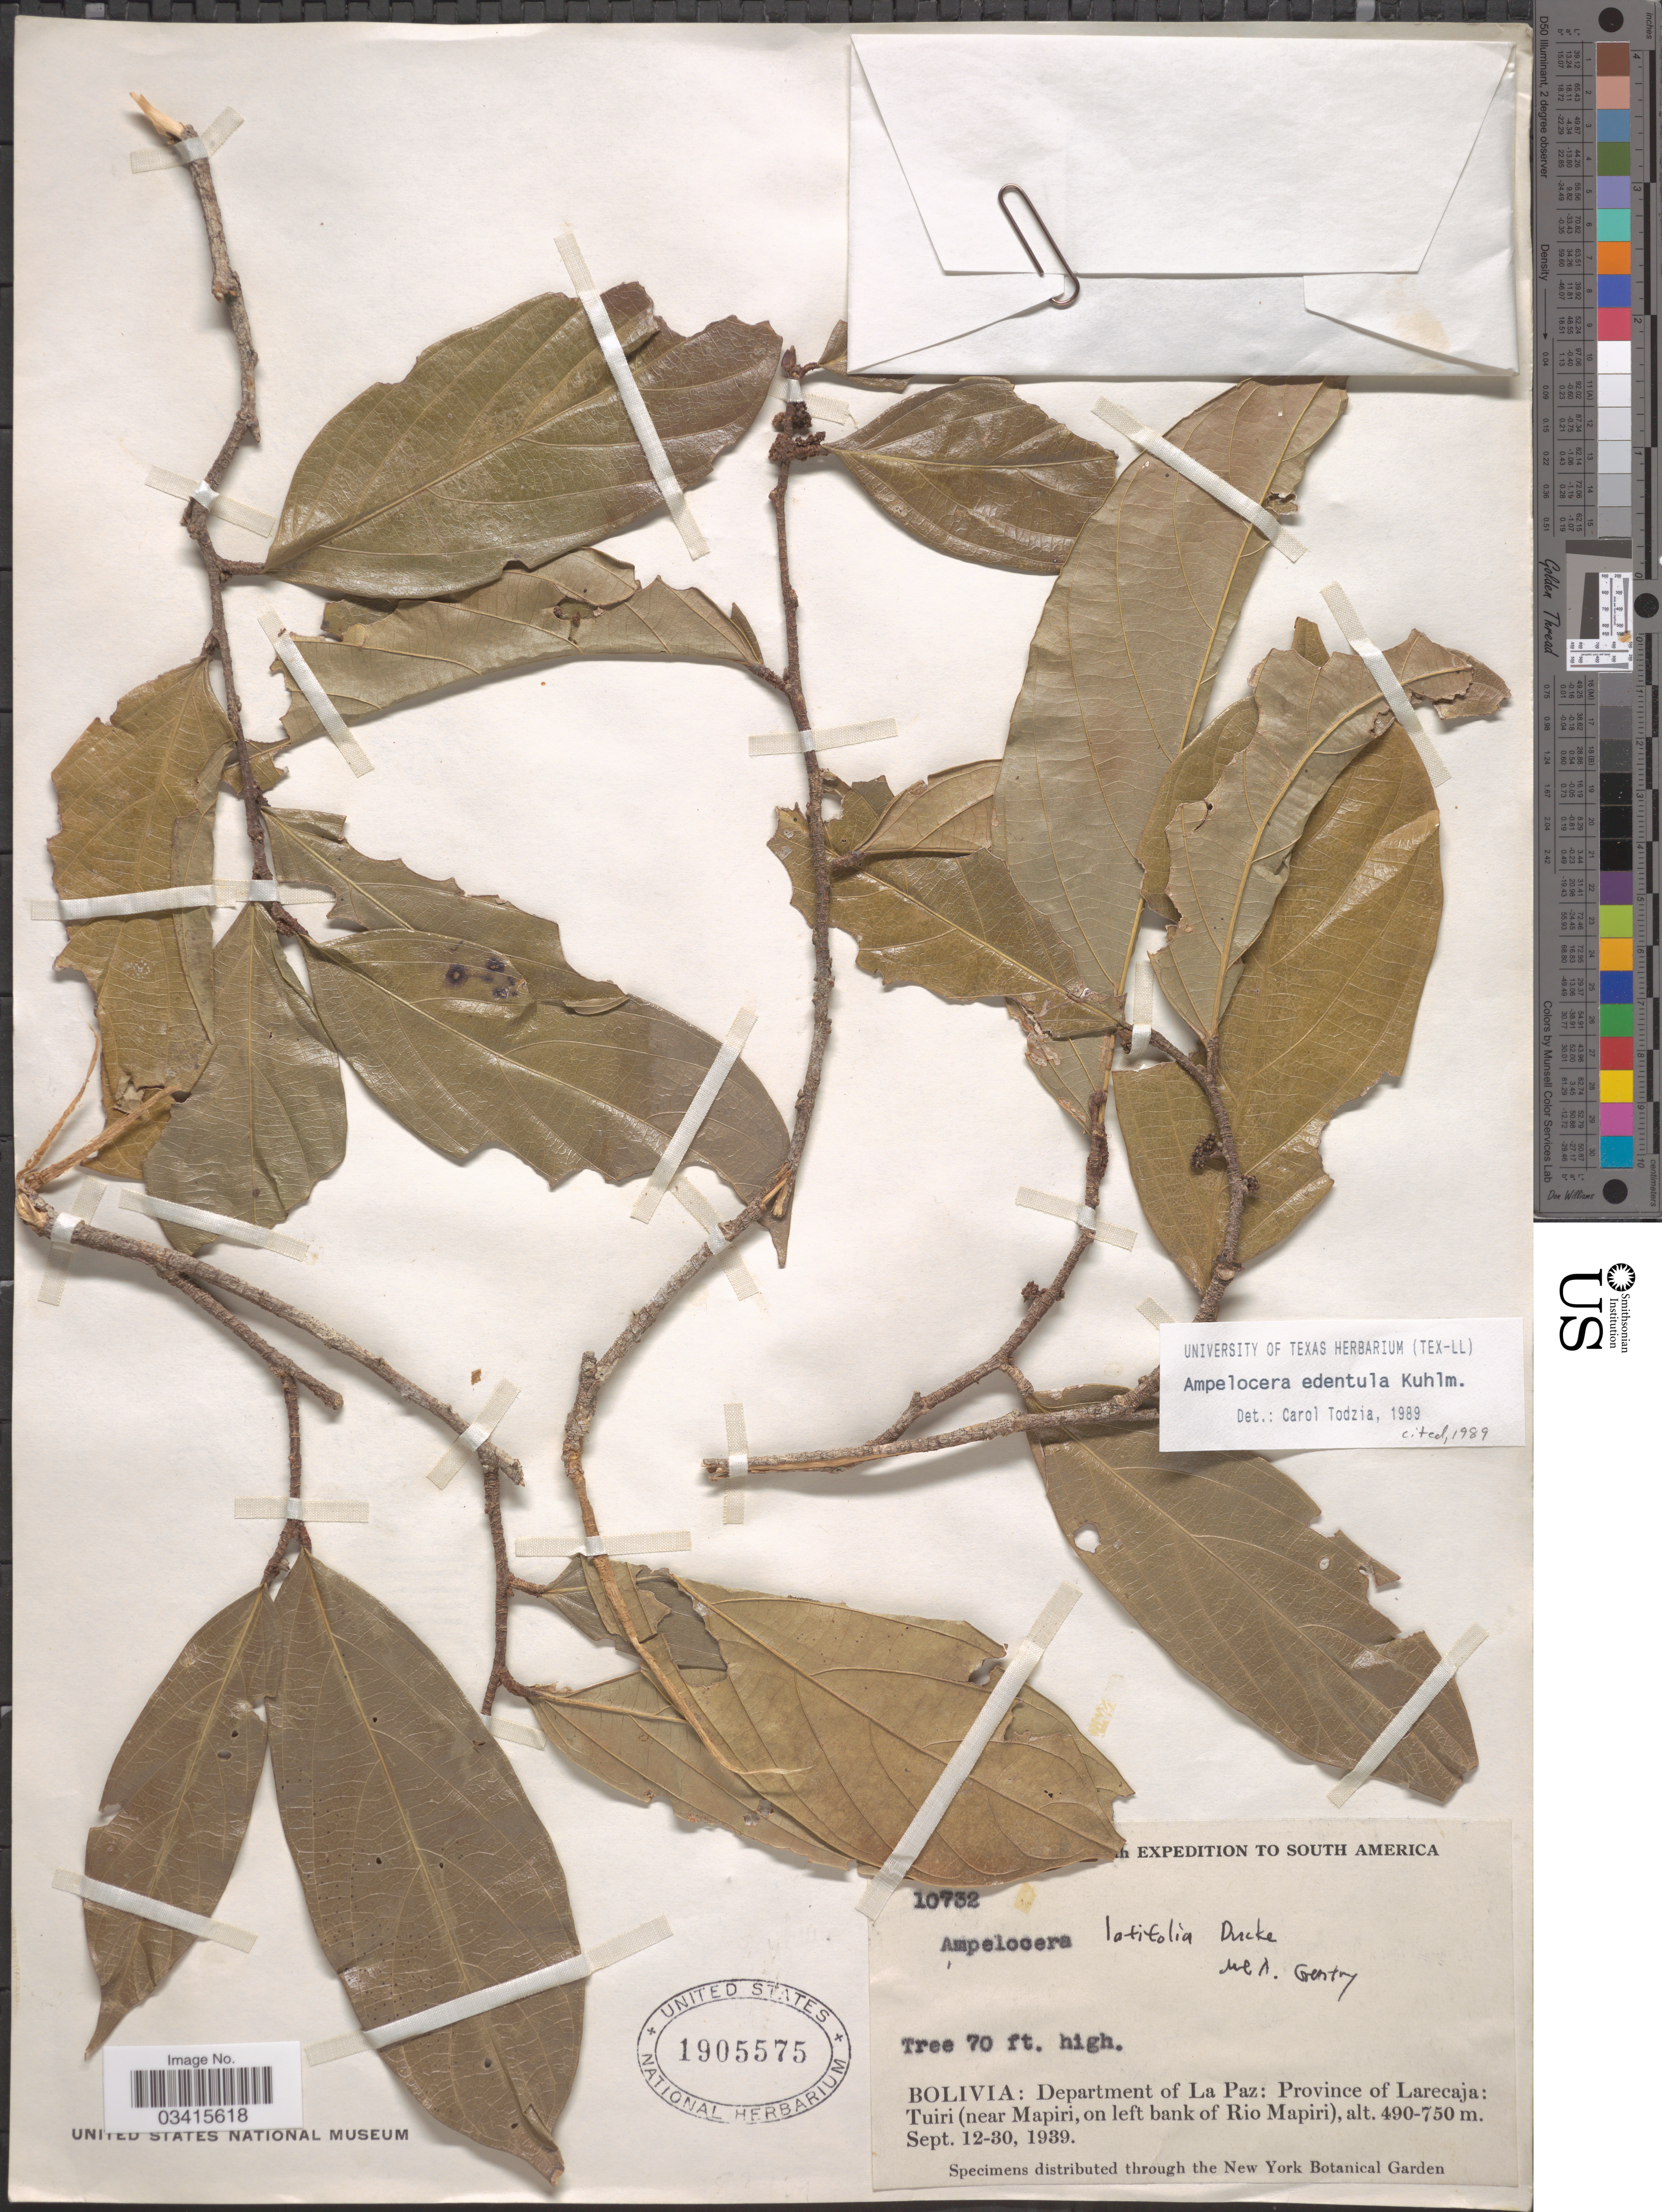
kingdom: Plantae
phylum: Tracheophyta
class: Magnoliopsida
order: Rosales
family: Cannabaceae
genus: Ampelocera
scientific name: Ampelocera edentula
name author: Kuhlm.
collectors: B. A. Krukoff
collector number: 10732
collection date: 1930-09-12/1939-09-30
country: Bolivia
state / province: La Paz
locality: Department of La Paz: Province of Larecaja: Tuiri (near Mapiri, on left bank of Rio Mapiri).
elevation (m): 490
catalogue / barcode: US 1905575